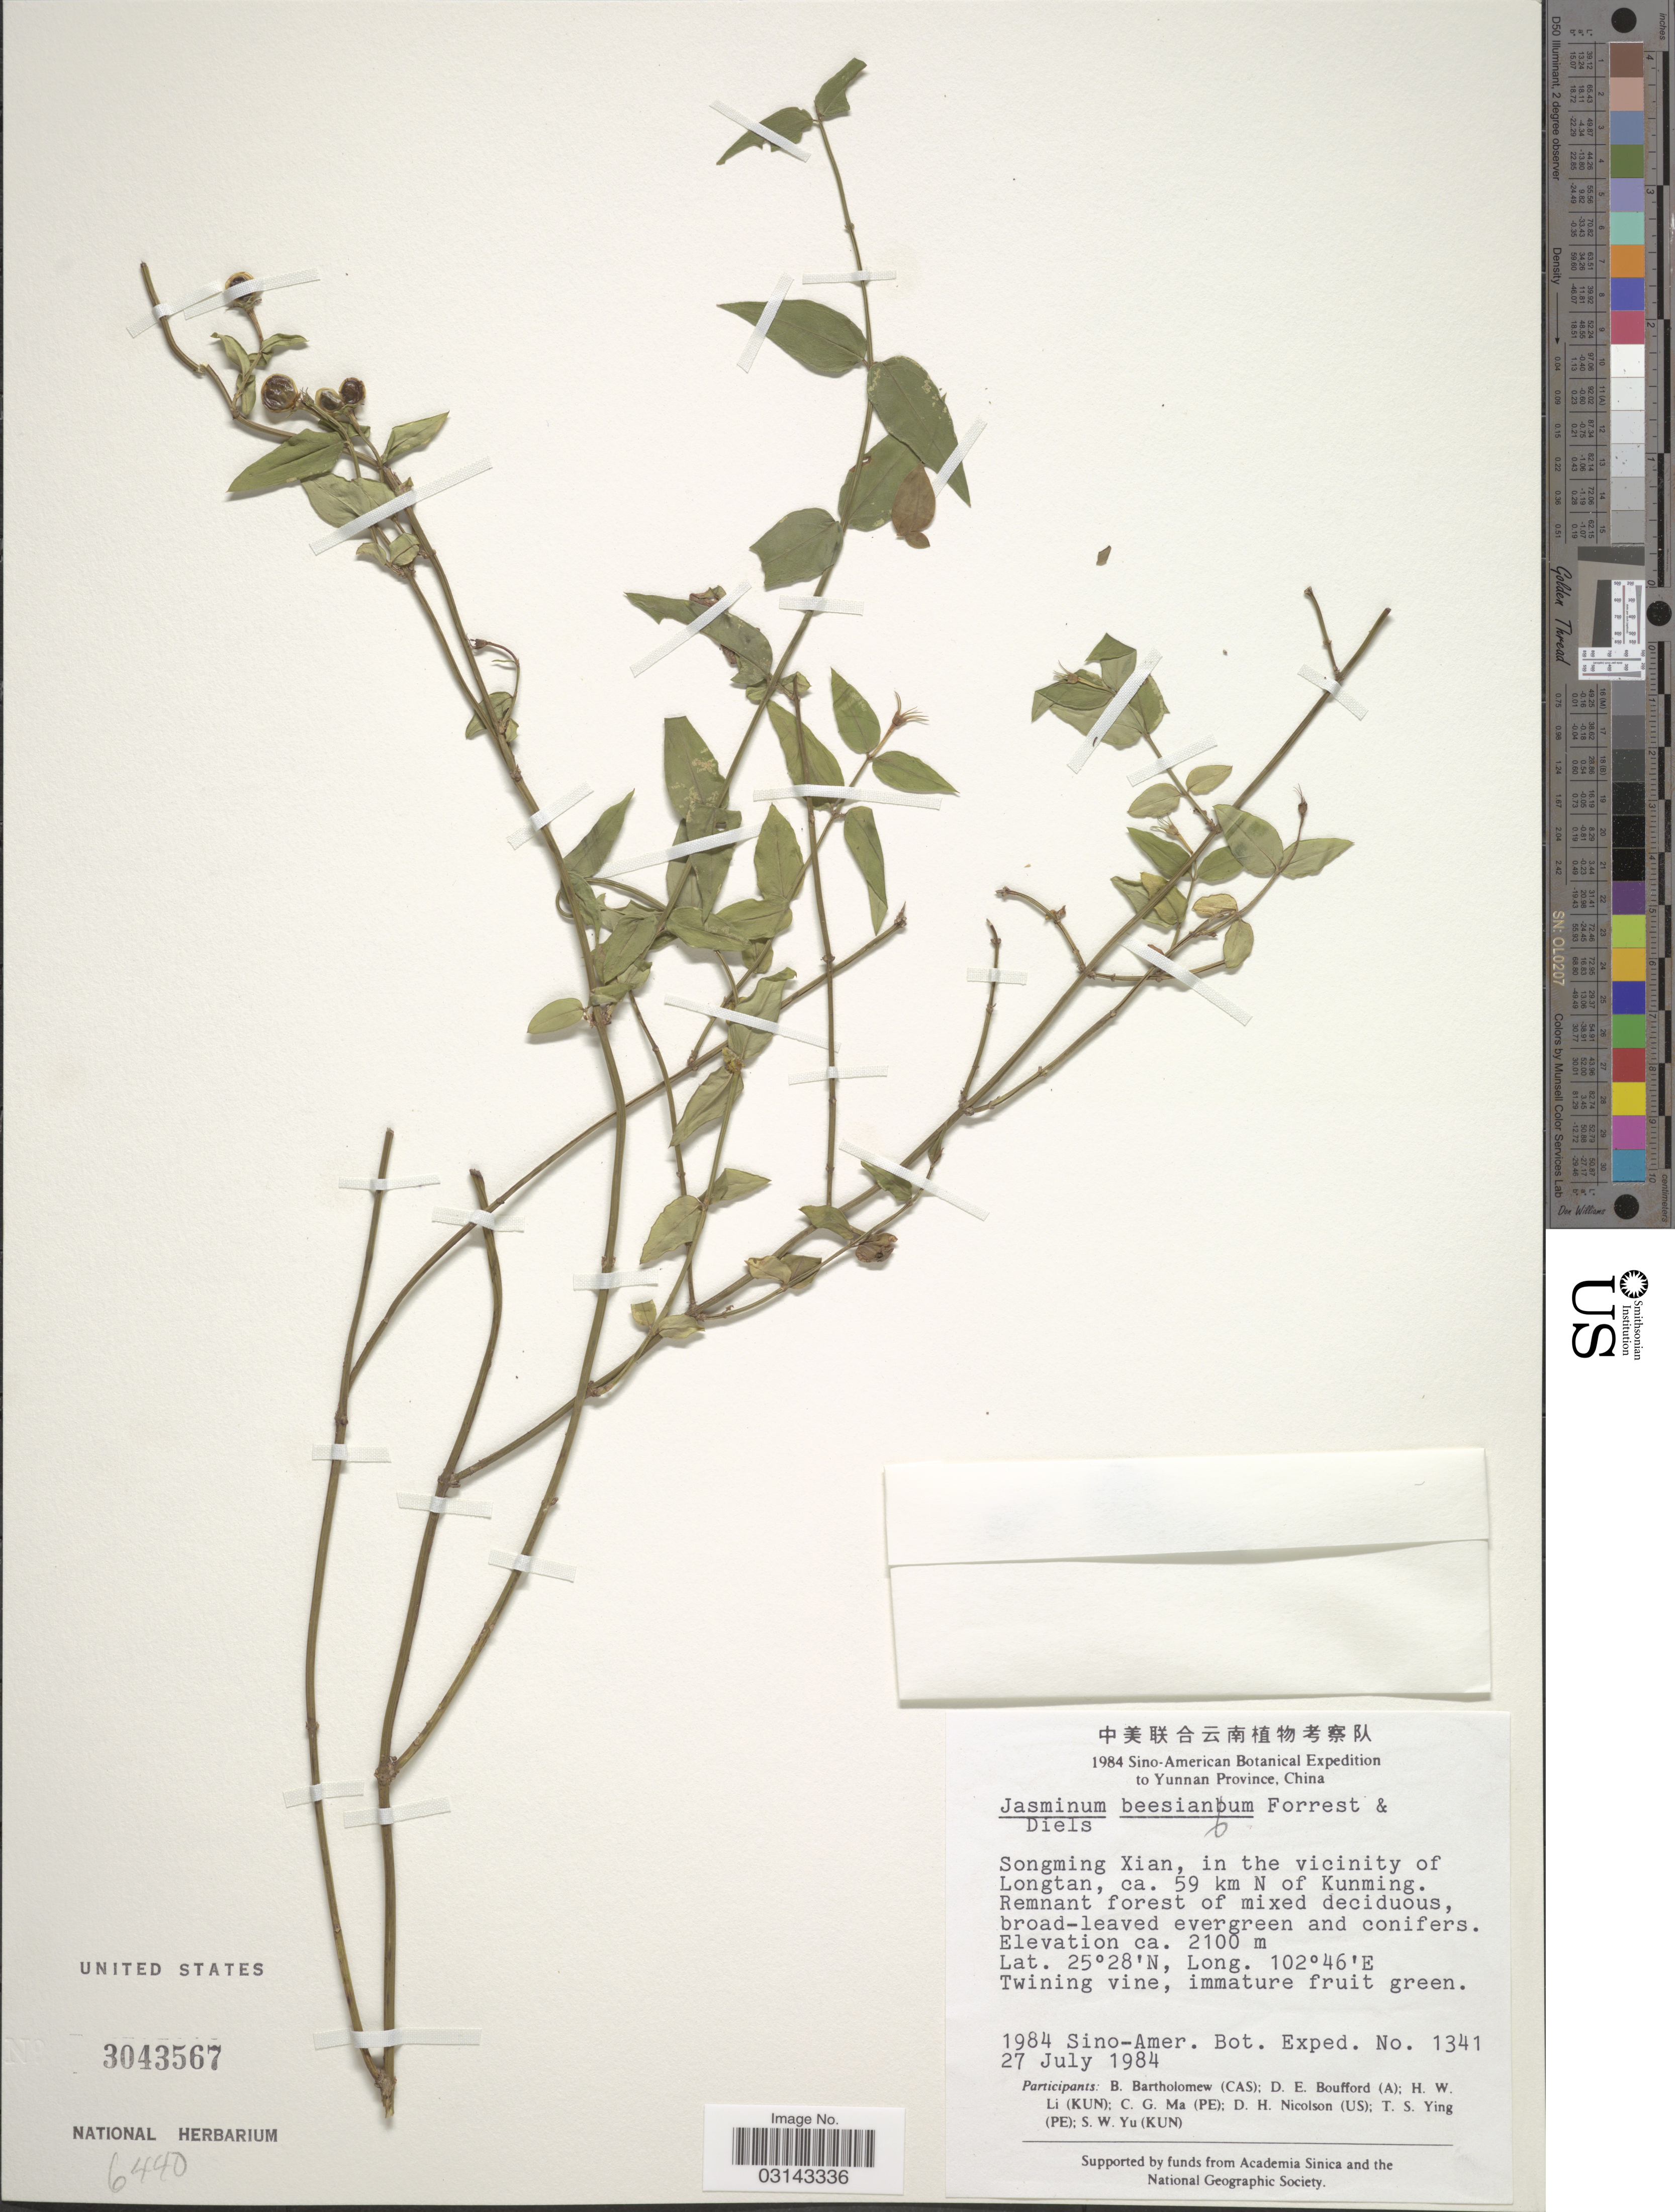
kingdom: Plantae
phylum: Tracheophyta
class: Magnoliopsida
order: Lamiales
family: Oleaceae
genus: Jasminum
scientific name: Jasminum beesianum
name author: Forrest & Diels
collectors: Sino-Amer. Bot. Exped. 1984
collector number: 1341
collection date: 1984-07-27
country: China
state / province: Yunnan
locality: Songming Xian, in the vicinity of Longtan, ca. 59 km N of Kunming.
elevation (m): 2100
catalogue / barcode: US 3043567